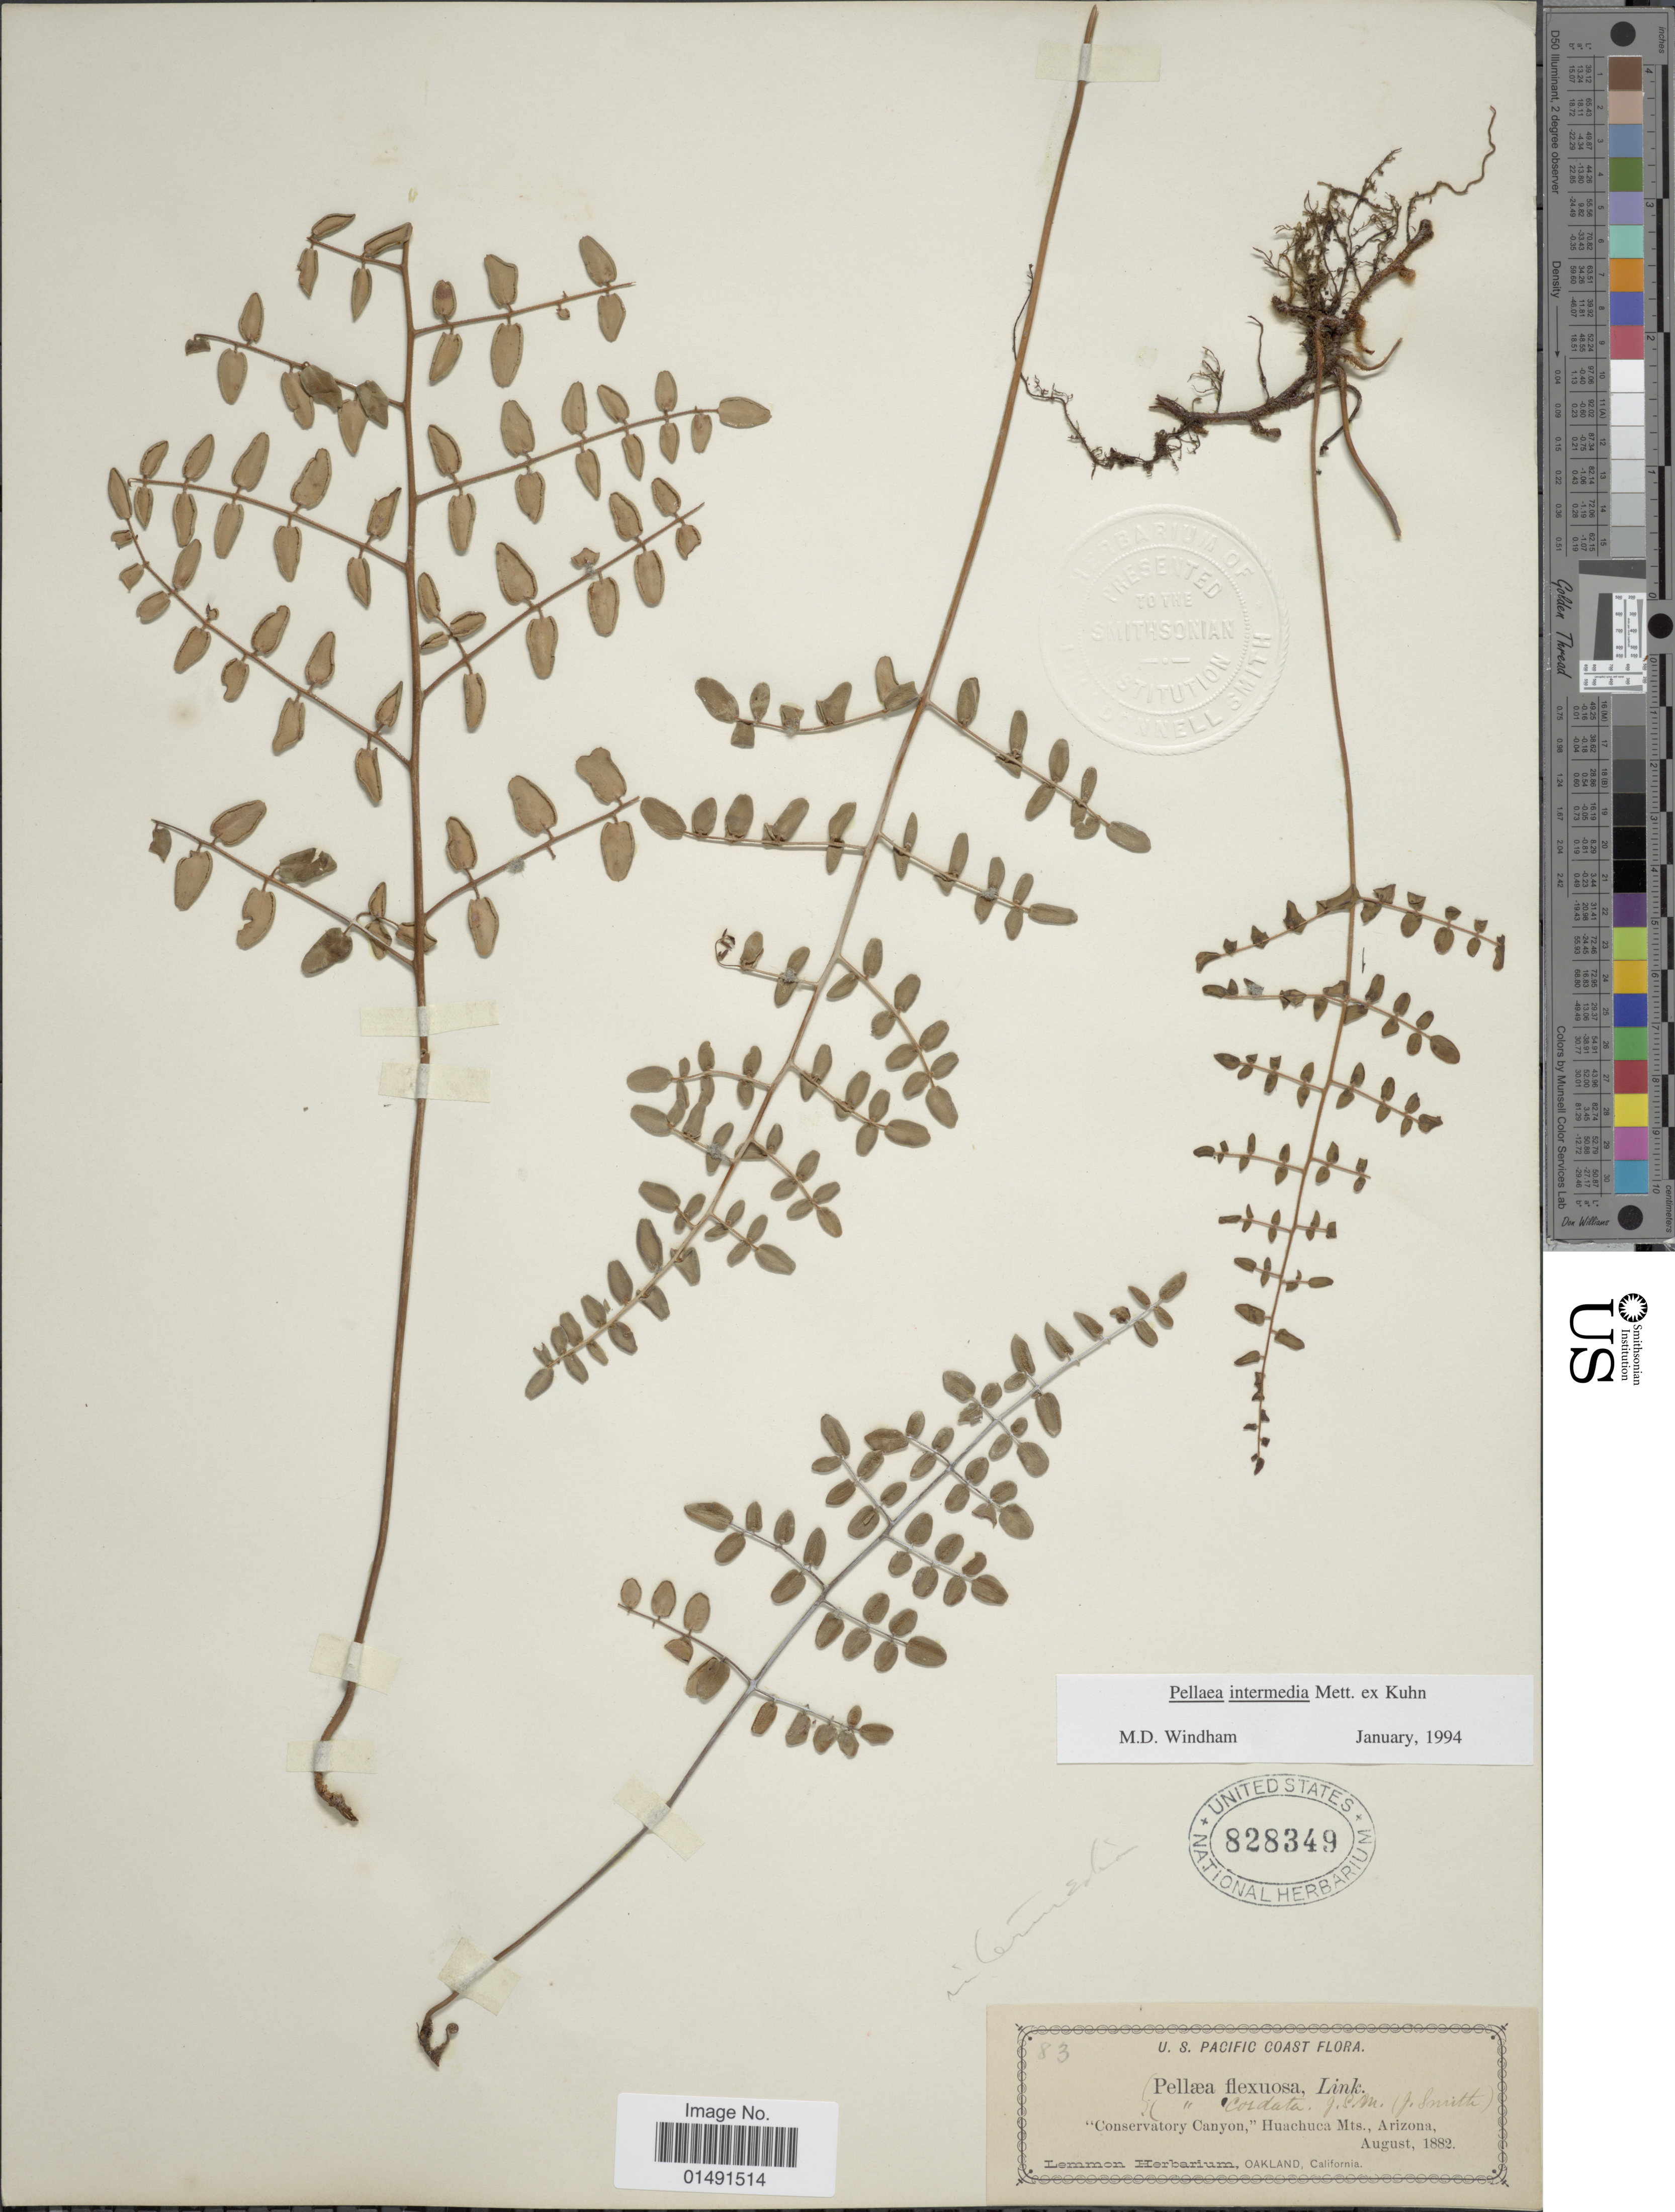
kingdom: Plantae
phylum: Tracheophyta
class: Polypodiopsida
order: Polypodiales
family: Pteridaceae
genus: Pellaea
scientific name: Pellaea intermedia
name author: Mett. ex Kuhn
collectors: ex herb. Lemmon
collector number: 83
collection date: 1882-08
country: United States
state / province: Arizona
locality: U.S. Pacific Coast, 'Conservatory Canyon,' Huachuca Mts.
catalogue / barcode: US 828349